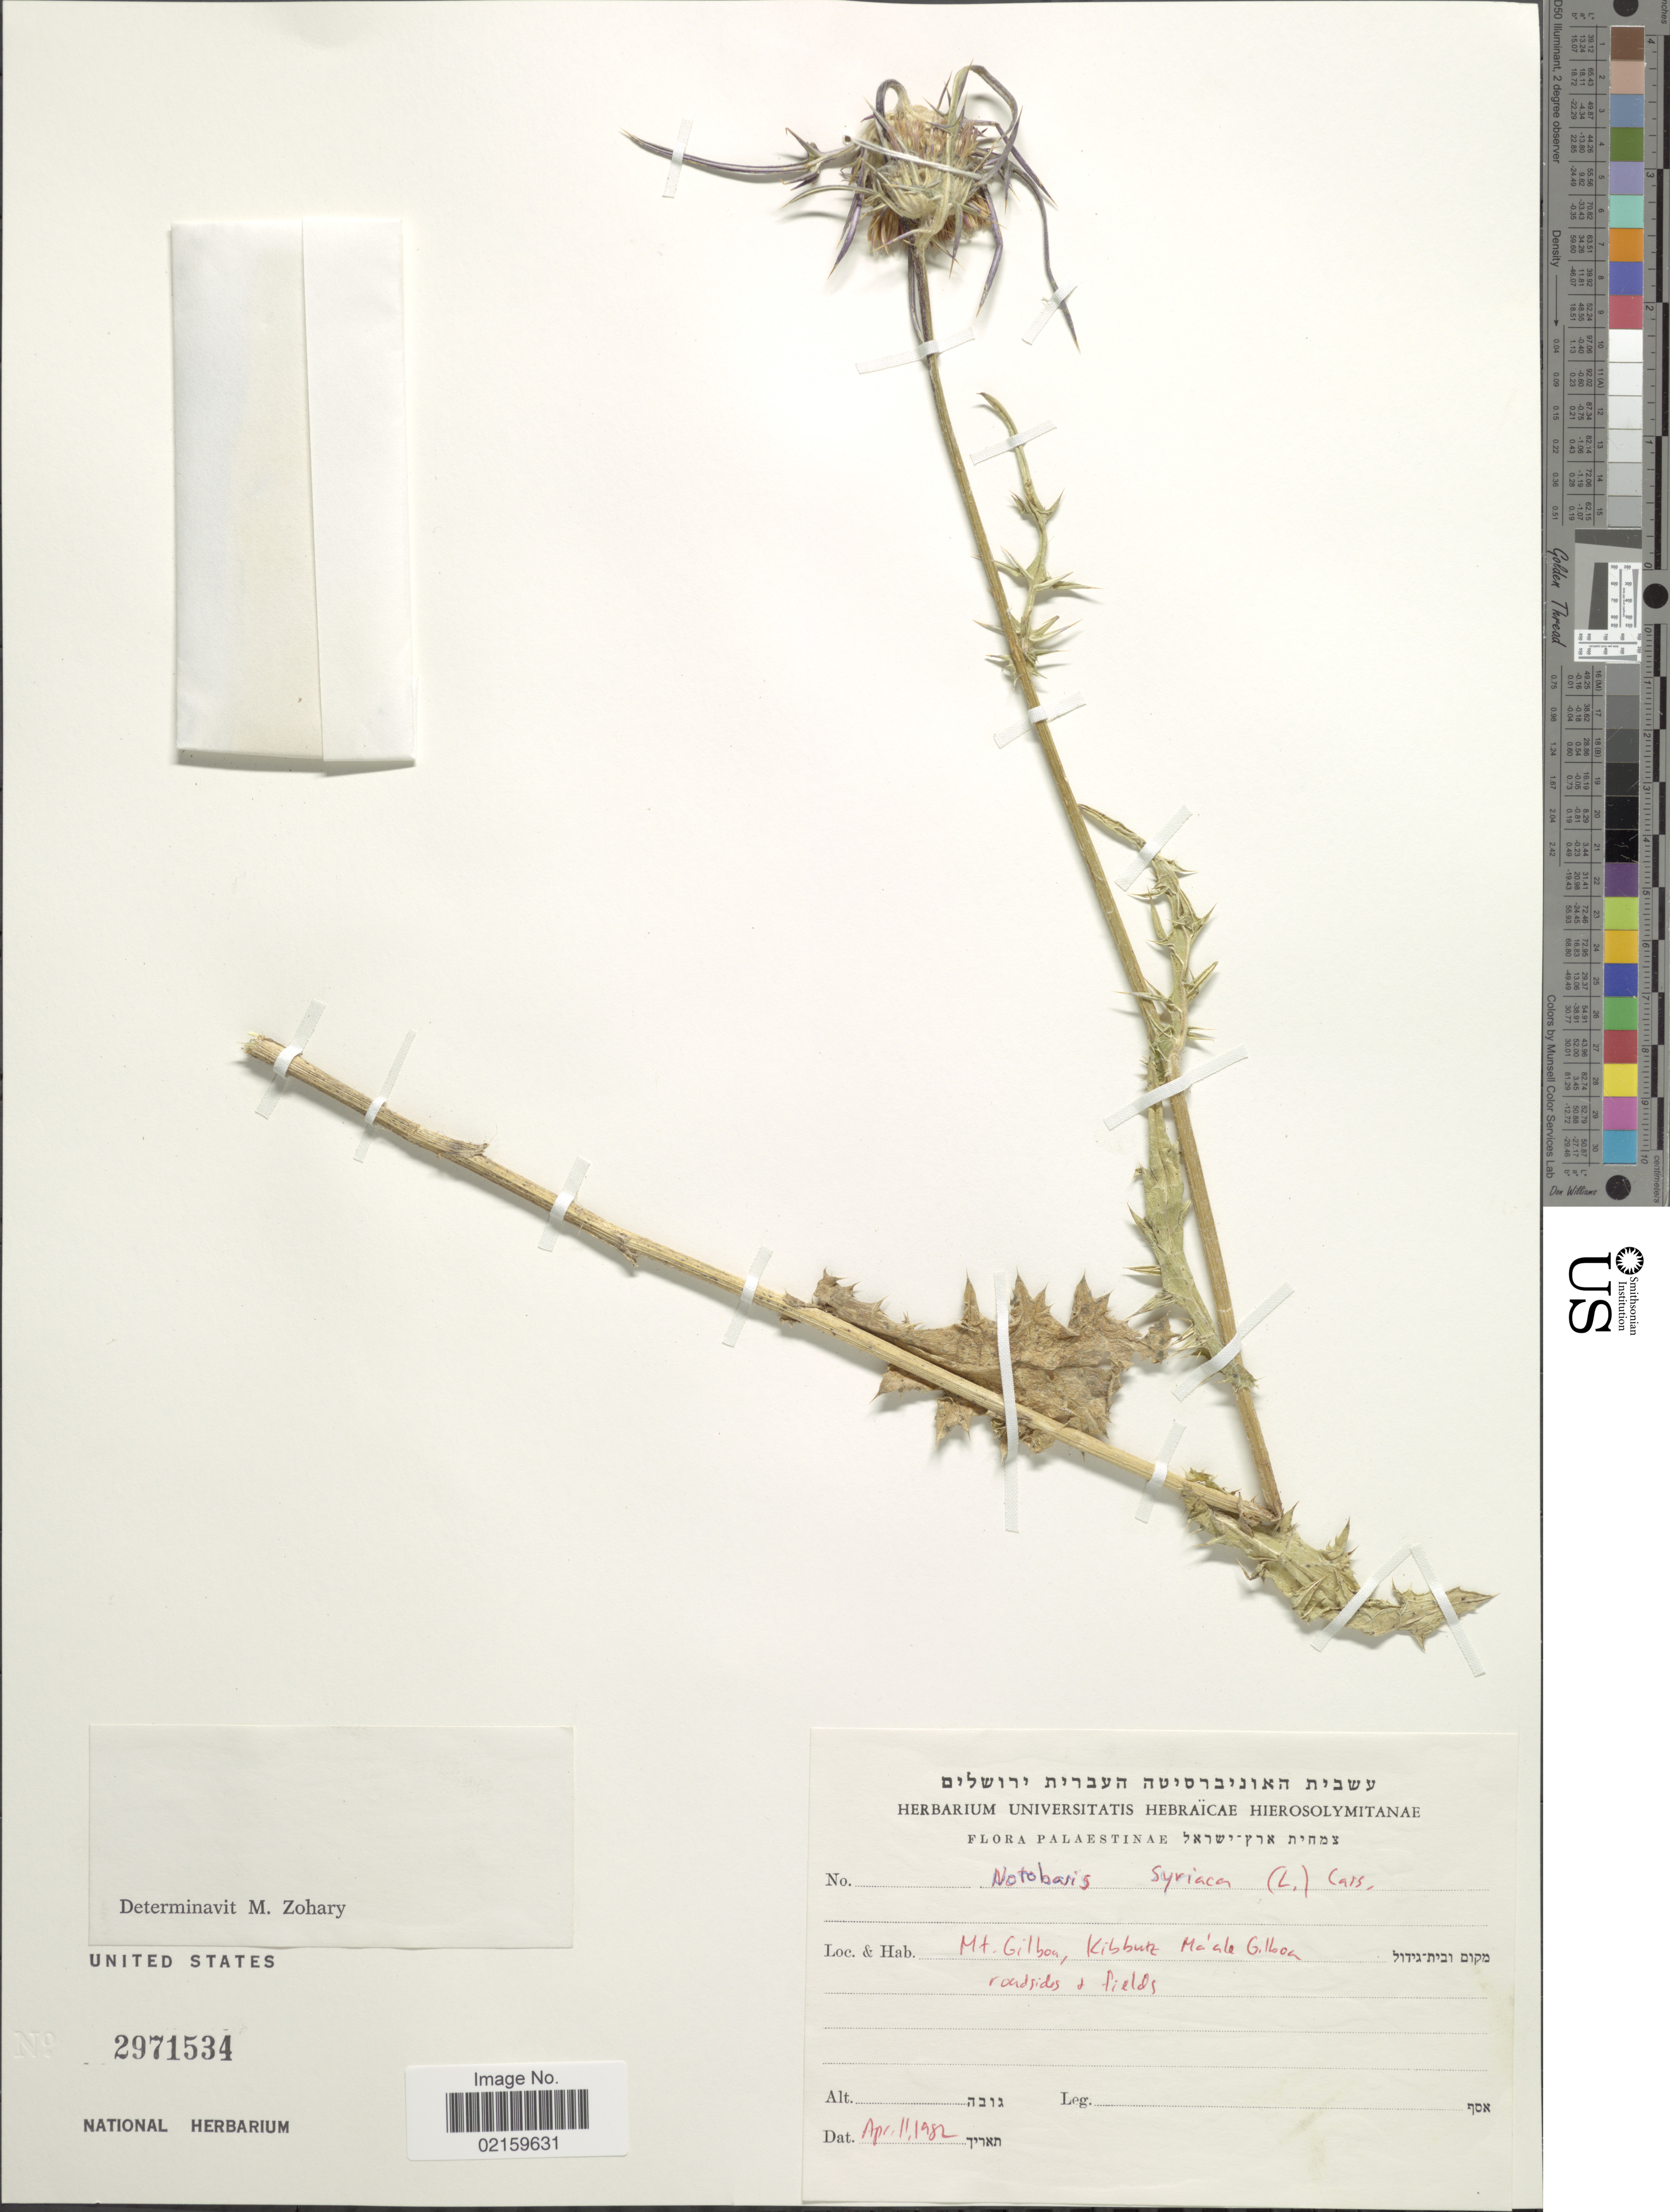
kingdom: Plantae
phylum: Tracheophyta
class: Magnoliopsida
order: Asterales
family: Asteraceae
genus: Notobasis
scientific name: Notobasis syriaca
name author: (L.) Cass.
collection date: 1982-04-11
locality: Palaestinae. Mt. Gilboum Kibbur Ma'ale Gilbon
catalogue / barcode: US 2971534